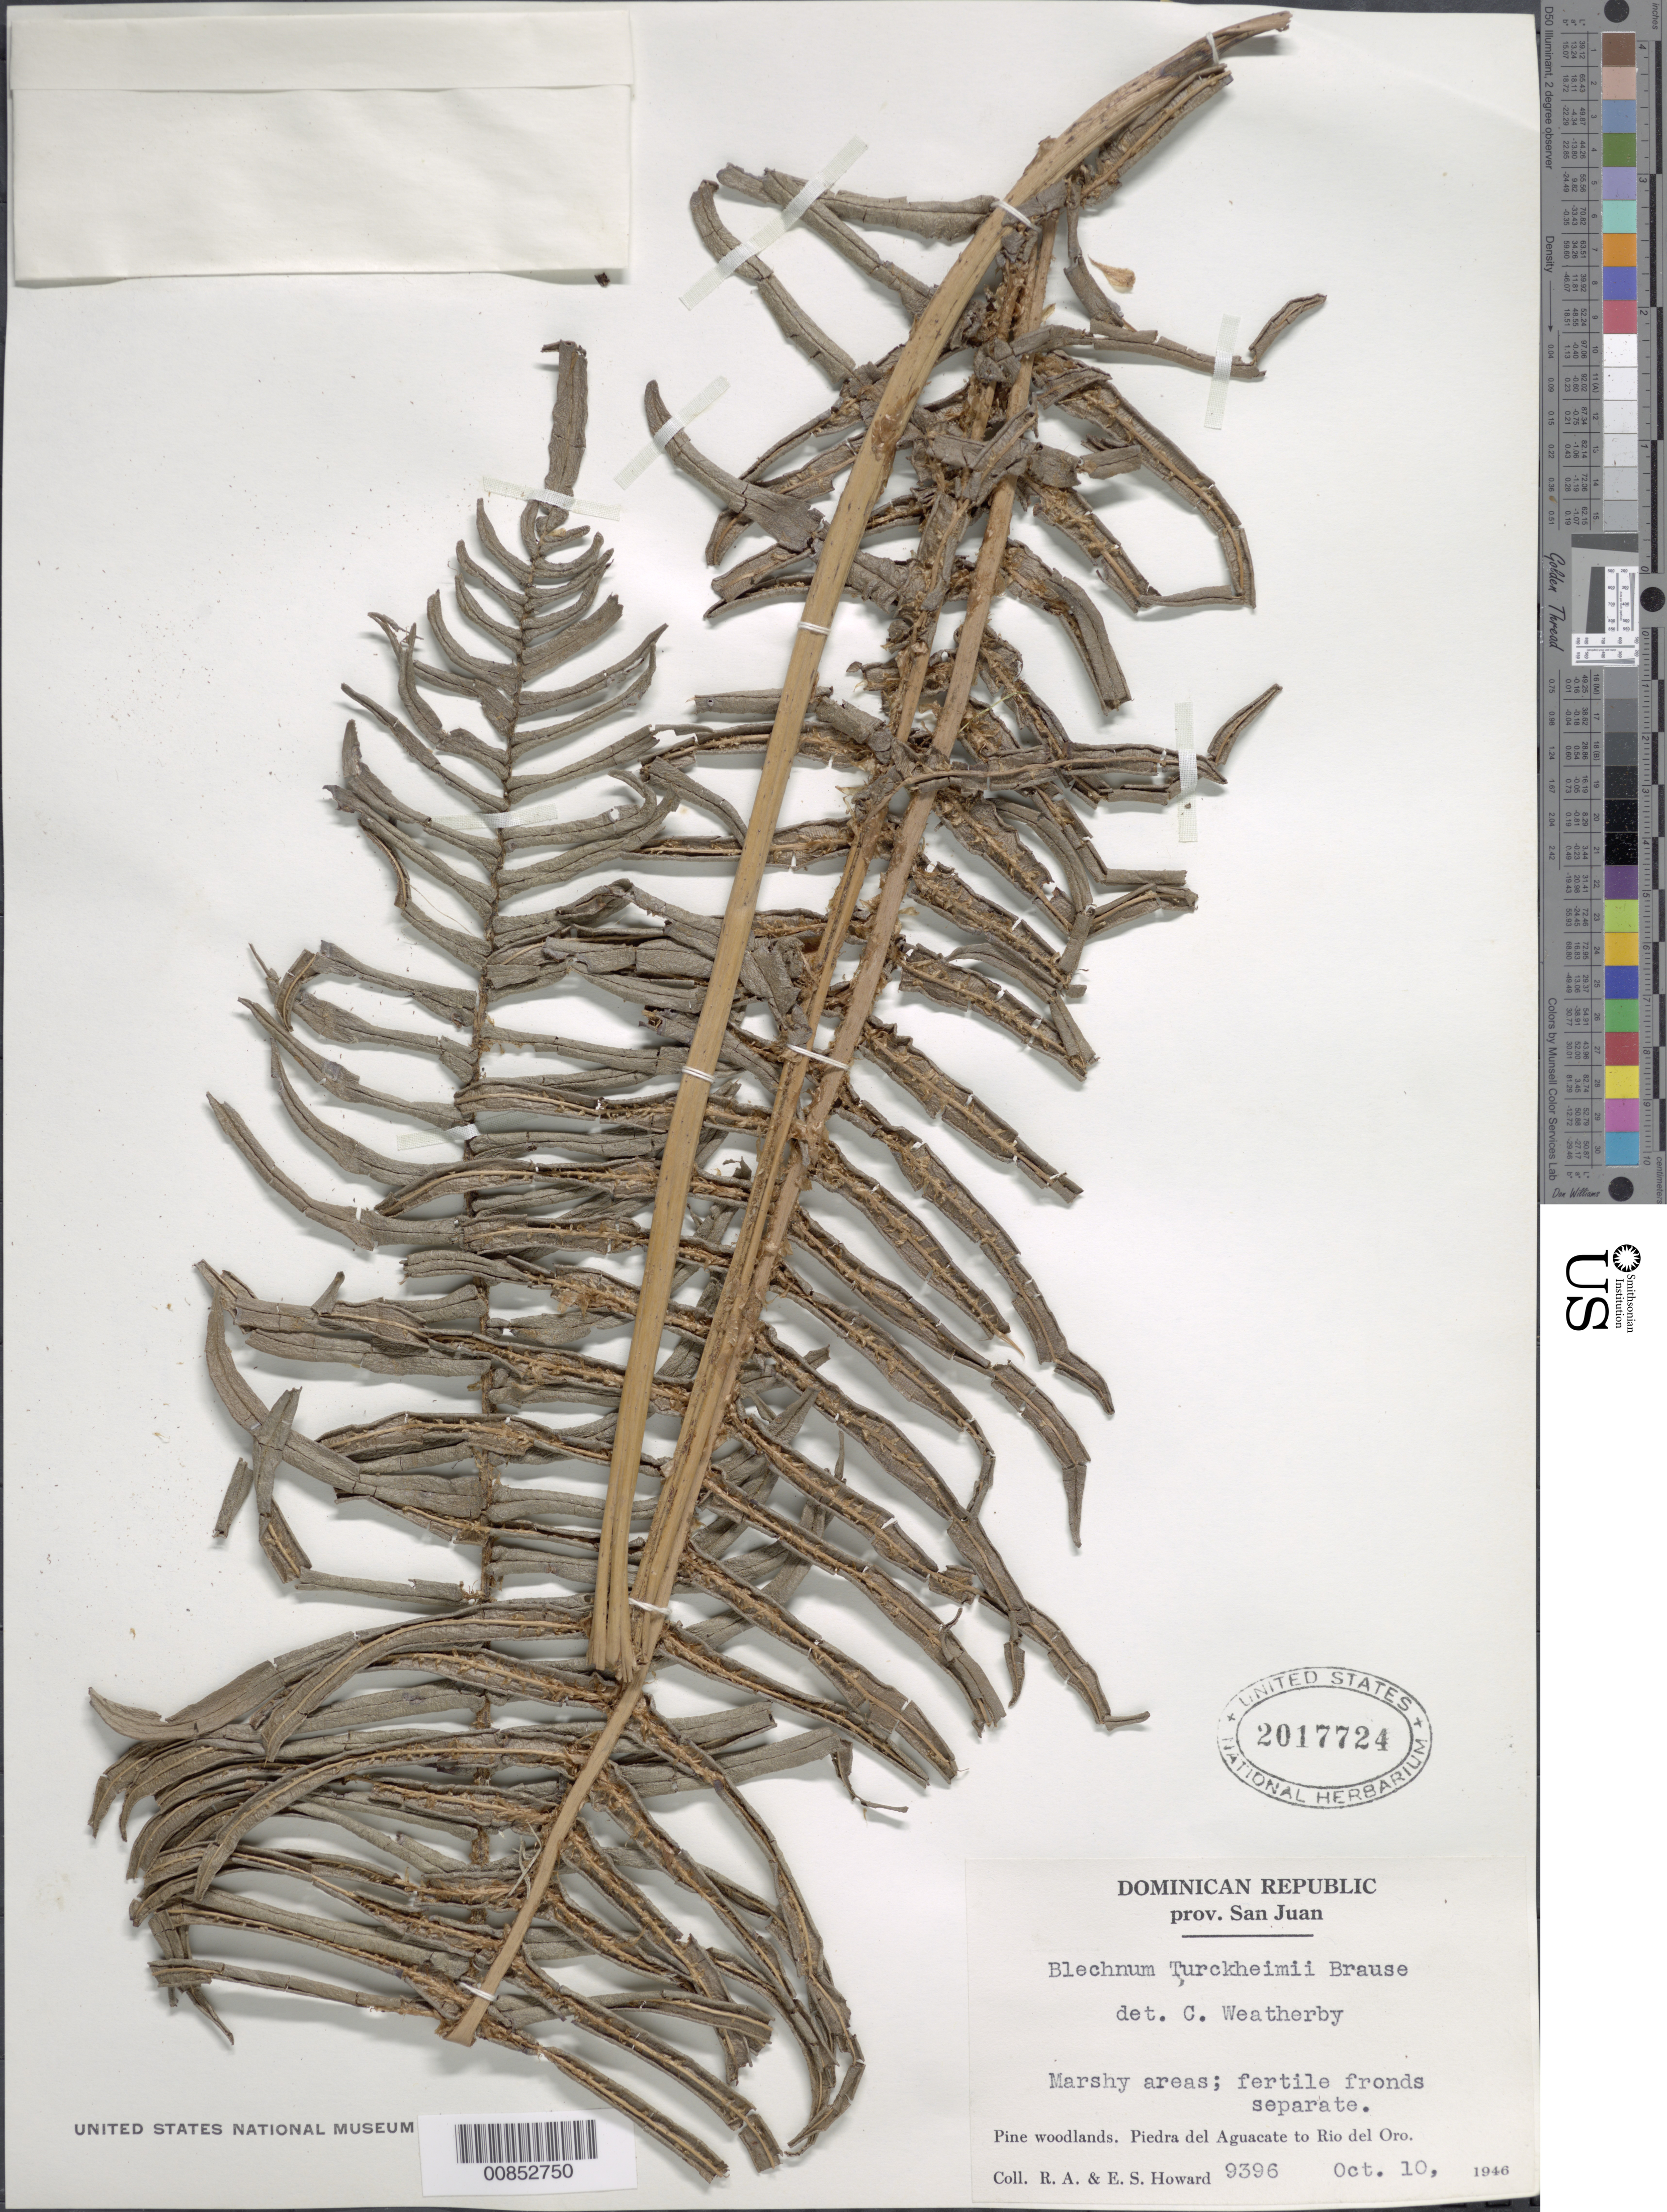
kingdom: Plantae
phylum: Tracheophyta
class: Polypodiopsida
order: Polypodiales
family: Blechnaceae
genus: Blechnum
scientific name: Blechnum tuerckheimii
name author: Brause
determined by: Weatherby, C.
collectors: R. A. Howard & E. S. Howard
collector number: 9396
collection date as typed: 10 Oct 1946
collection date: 1946-10-10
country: Dominican Republic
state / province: San Juan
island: Hispaniola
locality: Piedra del Aguacate to Río del Oro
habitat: Pine woodlands, marshy areas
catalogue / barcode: US 2017724